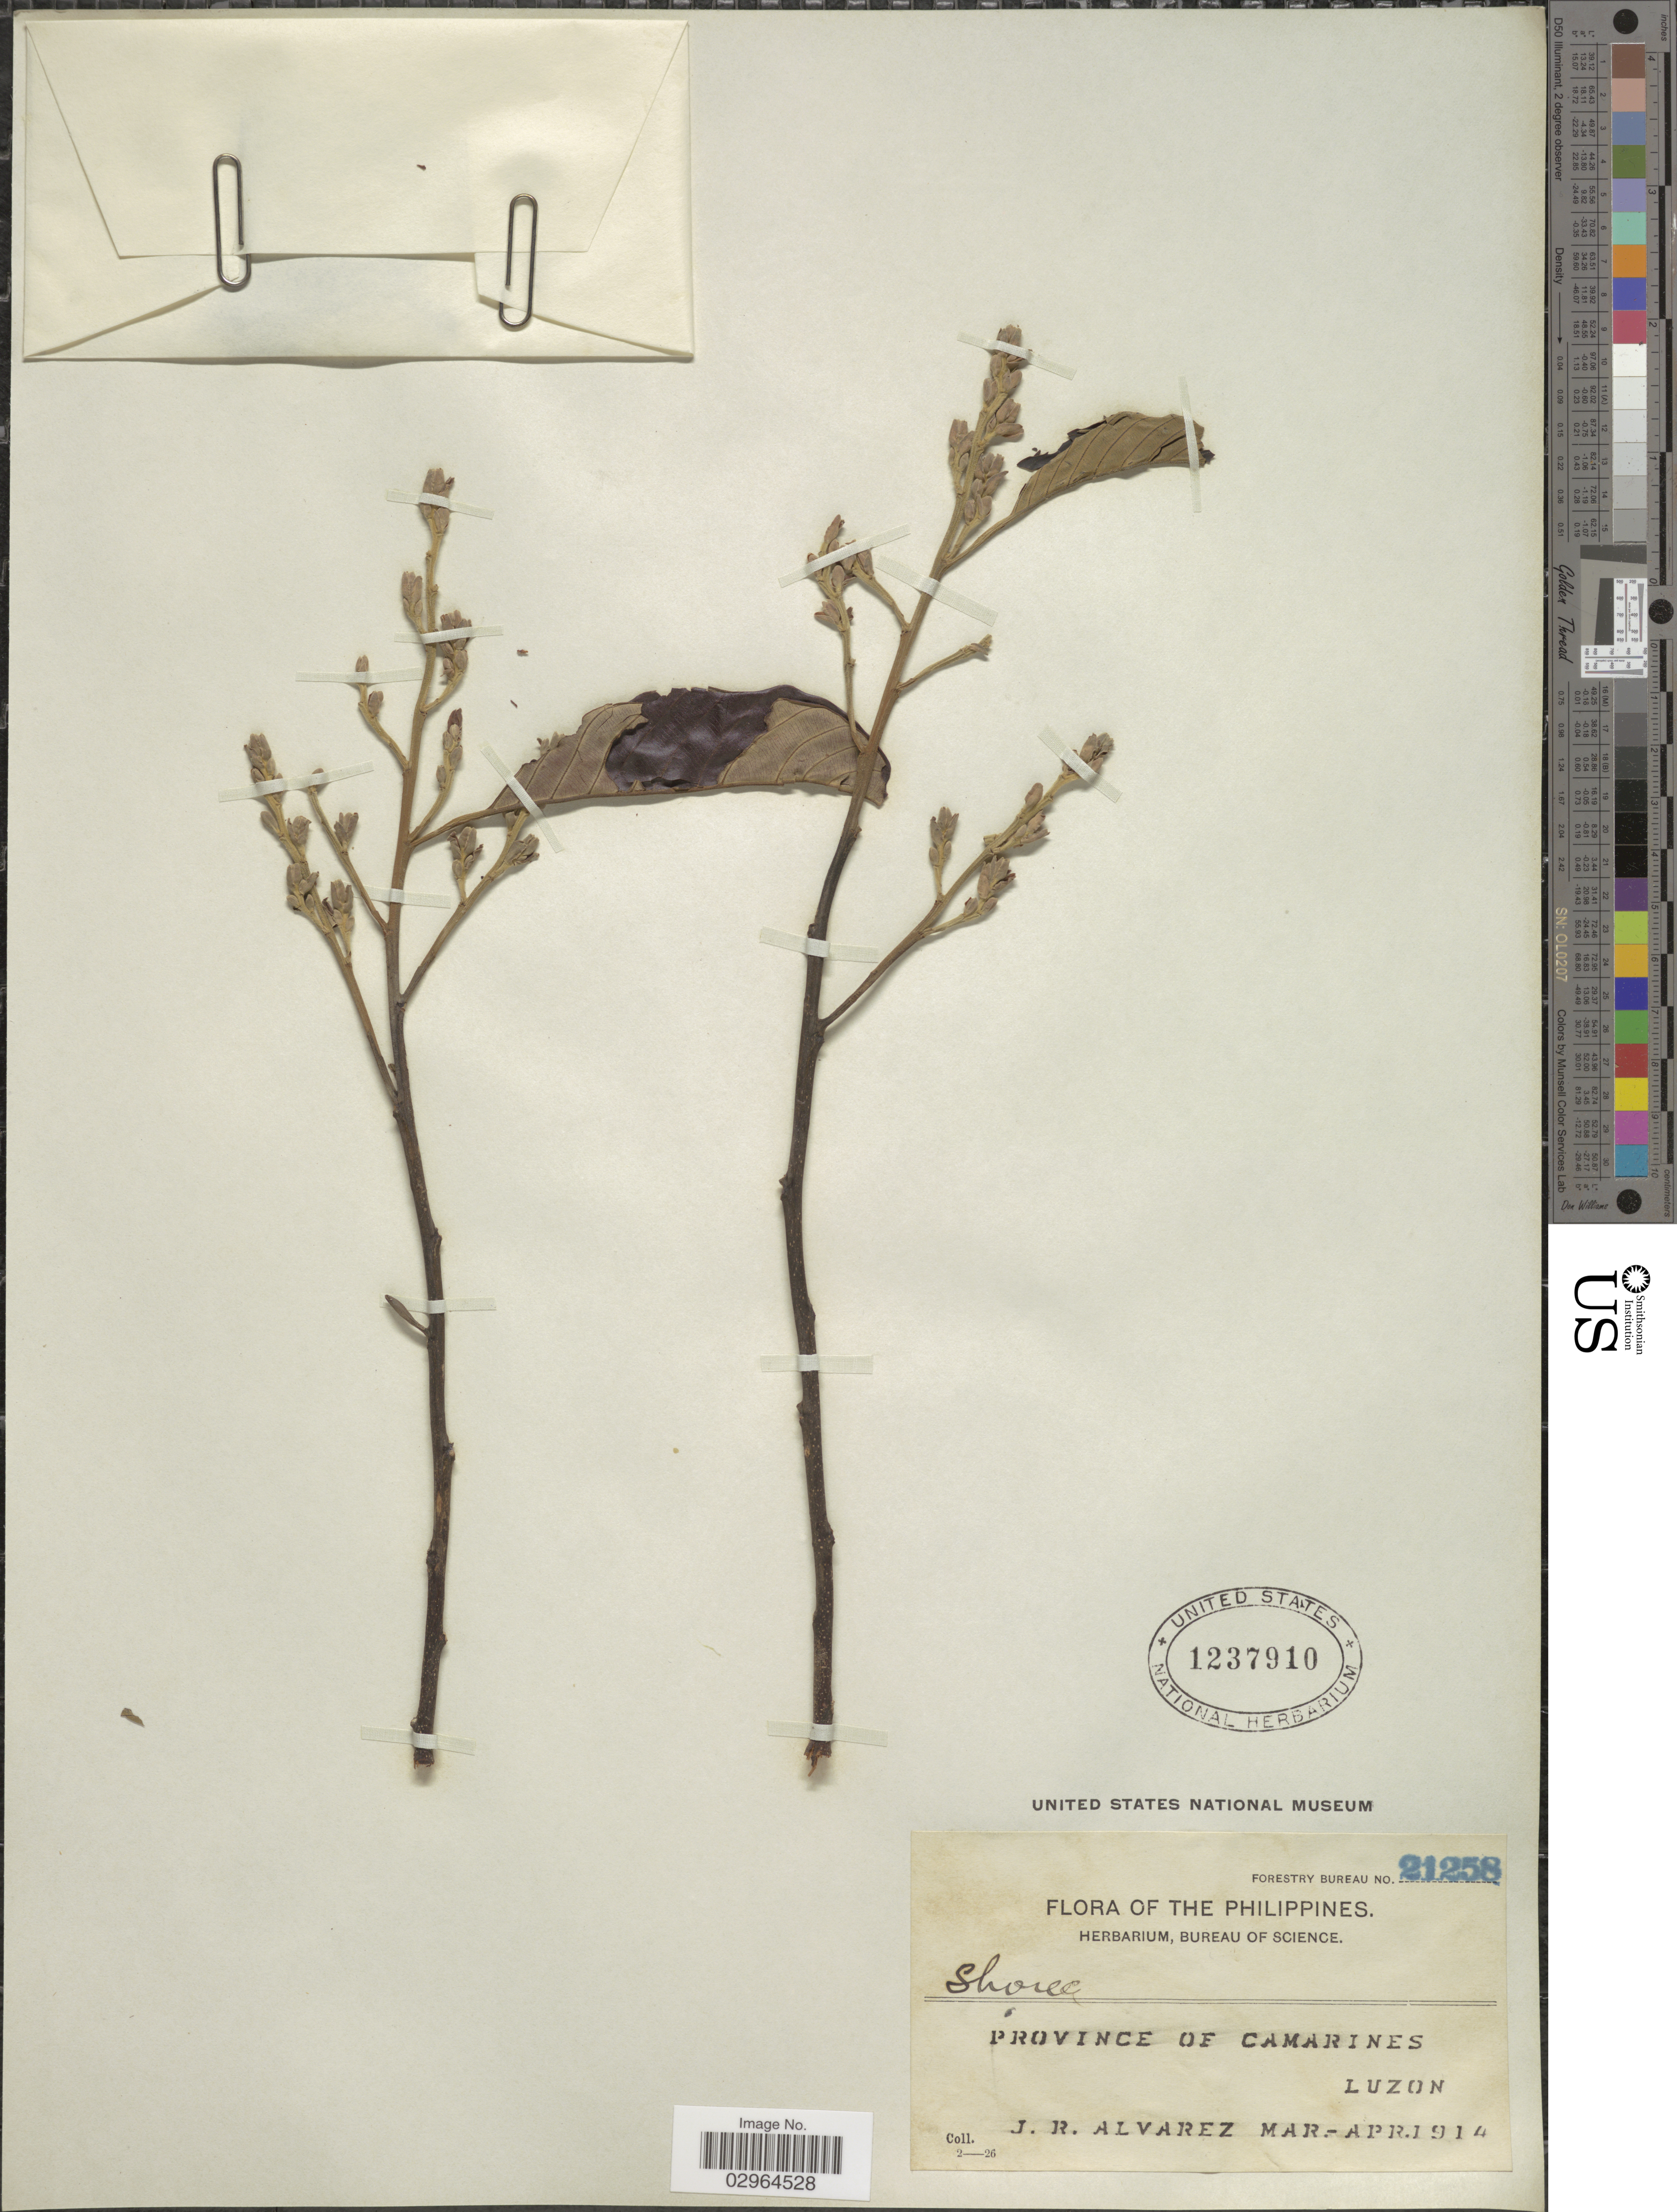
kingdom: Plantae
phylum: Tracheophyta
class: Magnoliopsida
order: Malvales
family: Dipterocarpaceae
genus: Shorea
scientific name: Shorea sp.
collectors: J. Alvarez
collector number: Forestry Bureau 21258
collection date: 1914-03/1914-04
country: Philippines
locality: Province of Camarines, Luzon.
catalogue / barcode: US 1237910